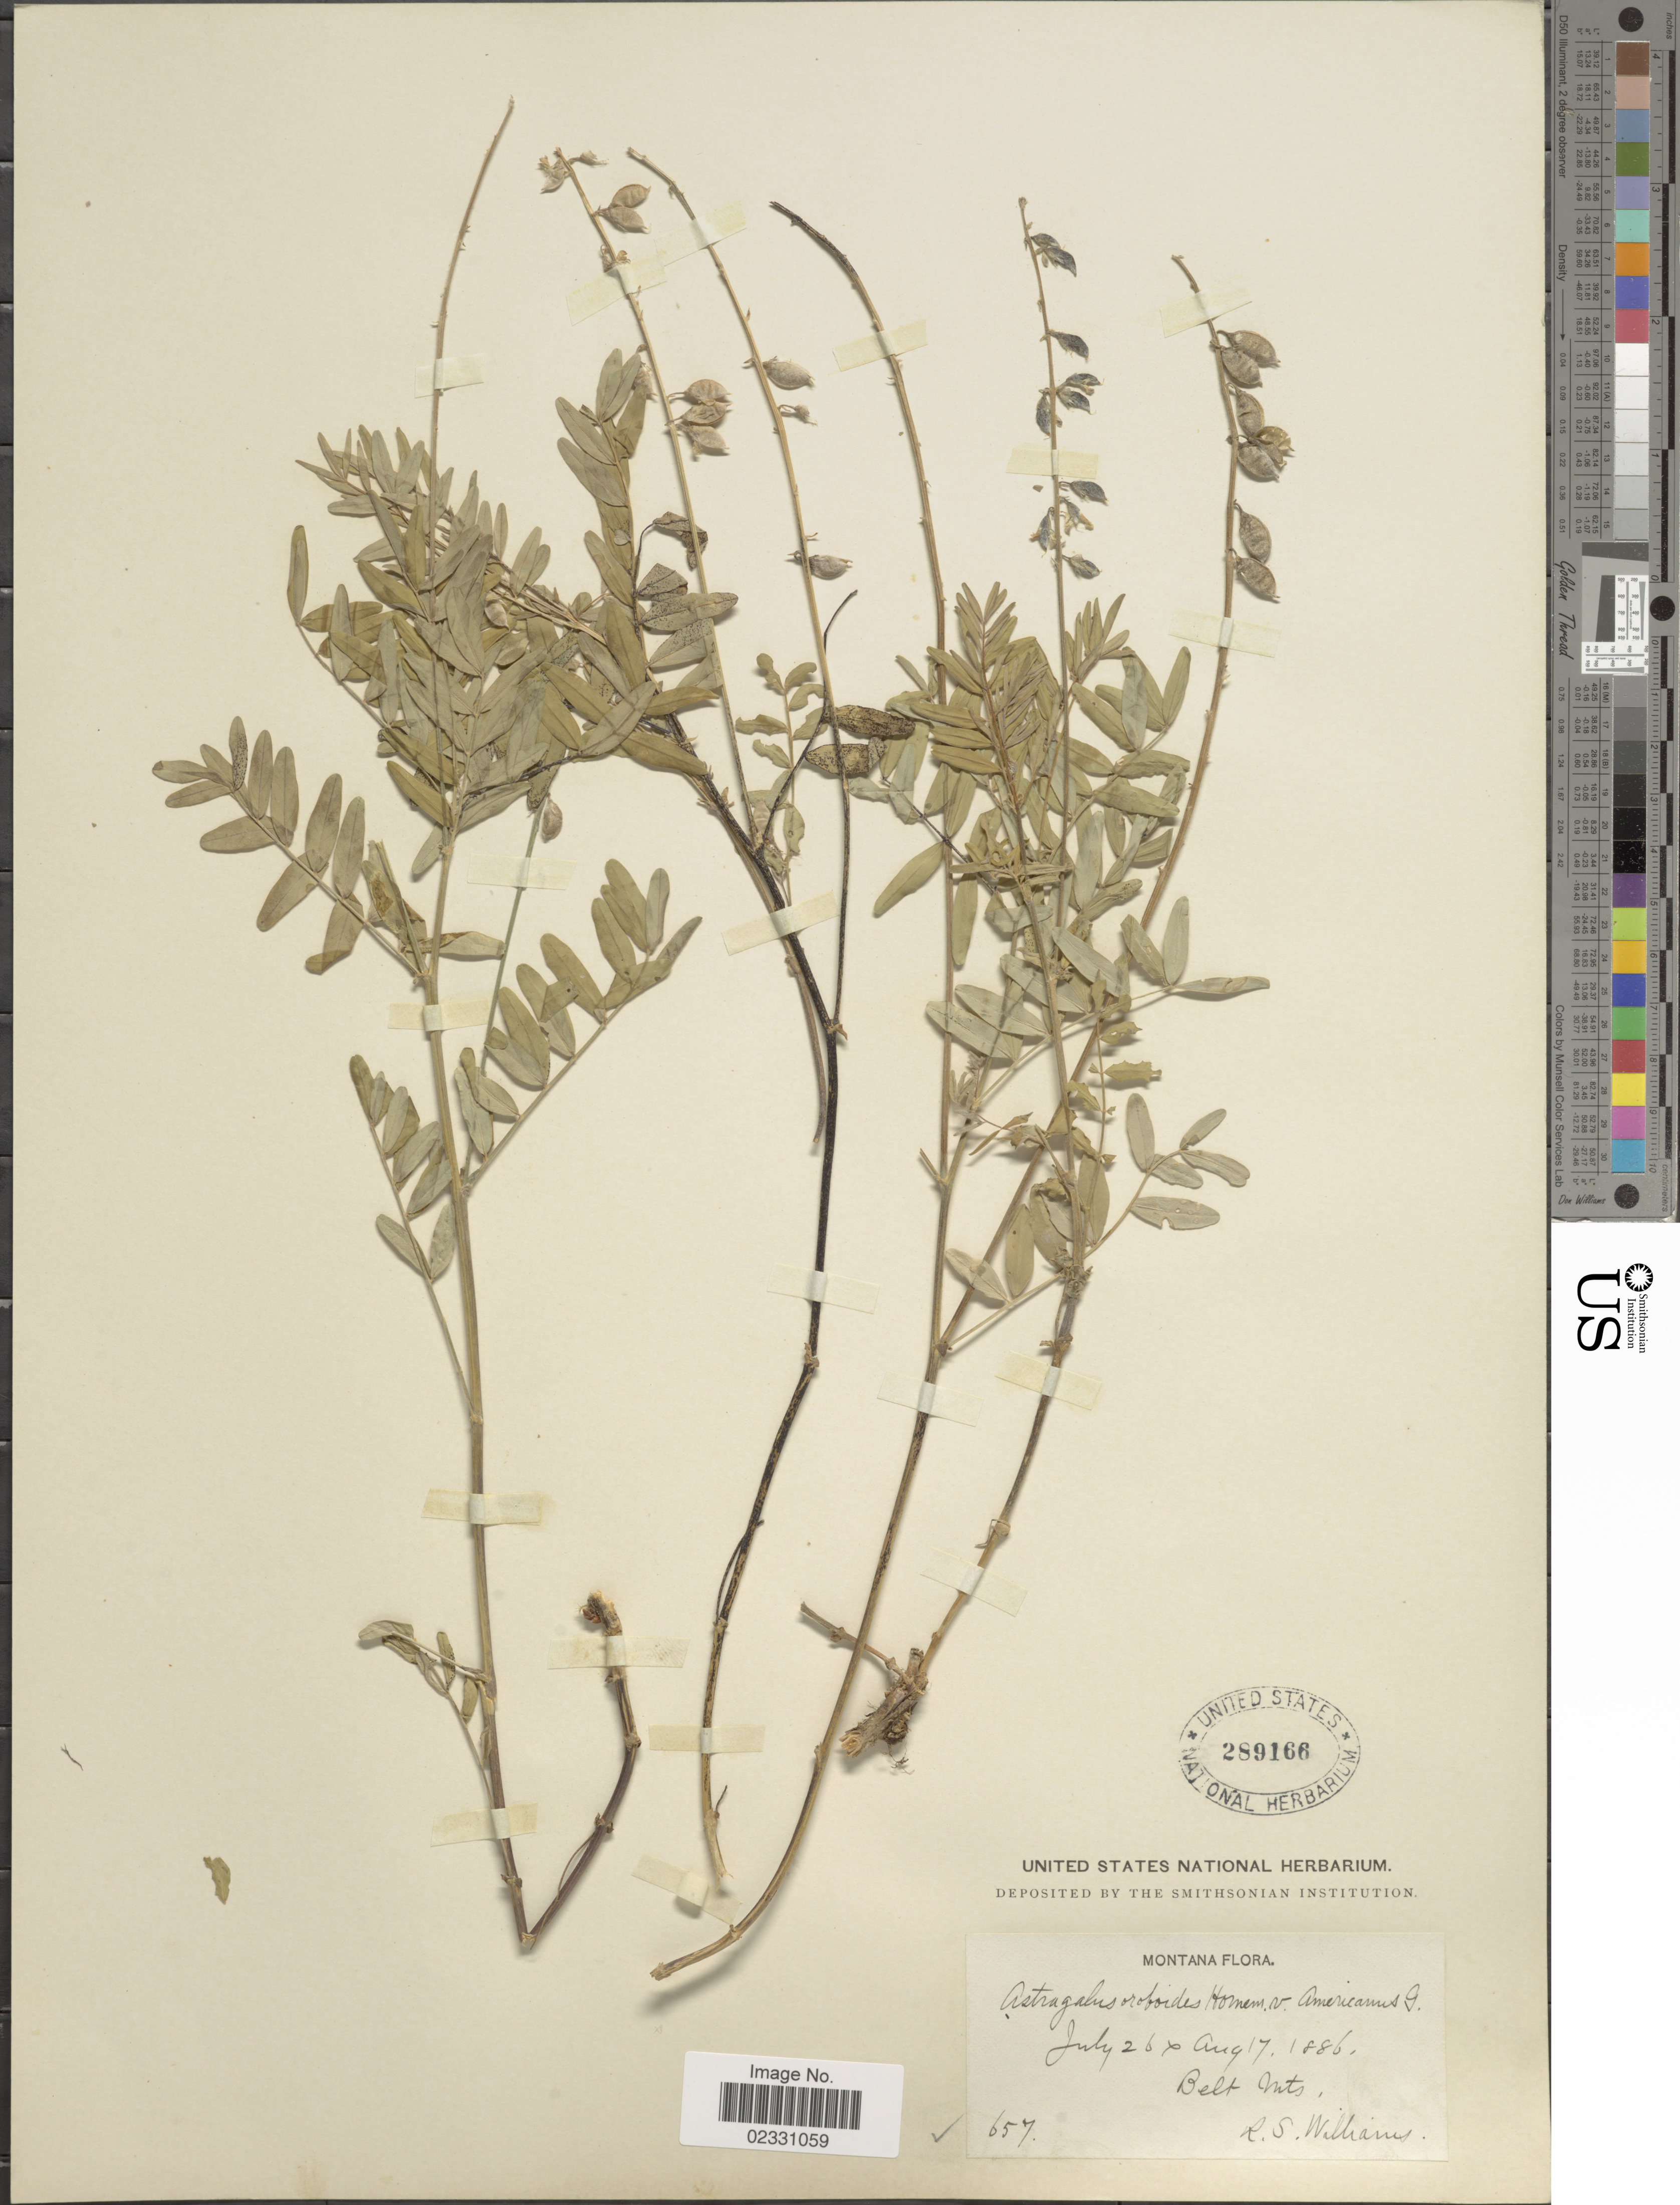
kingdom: Plantae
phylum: Tracheophyta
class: Magnoliopsida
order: Fabales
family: Fabaceae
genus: Astragalus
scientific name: Astragalus elegans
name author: Bunge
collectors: R. S. Williams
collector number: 657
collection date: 1886-07-26/1886-08-17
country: United States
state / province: Montana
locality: Belt Mts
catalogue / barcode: US 289166